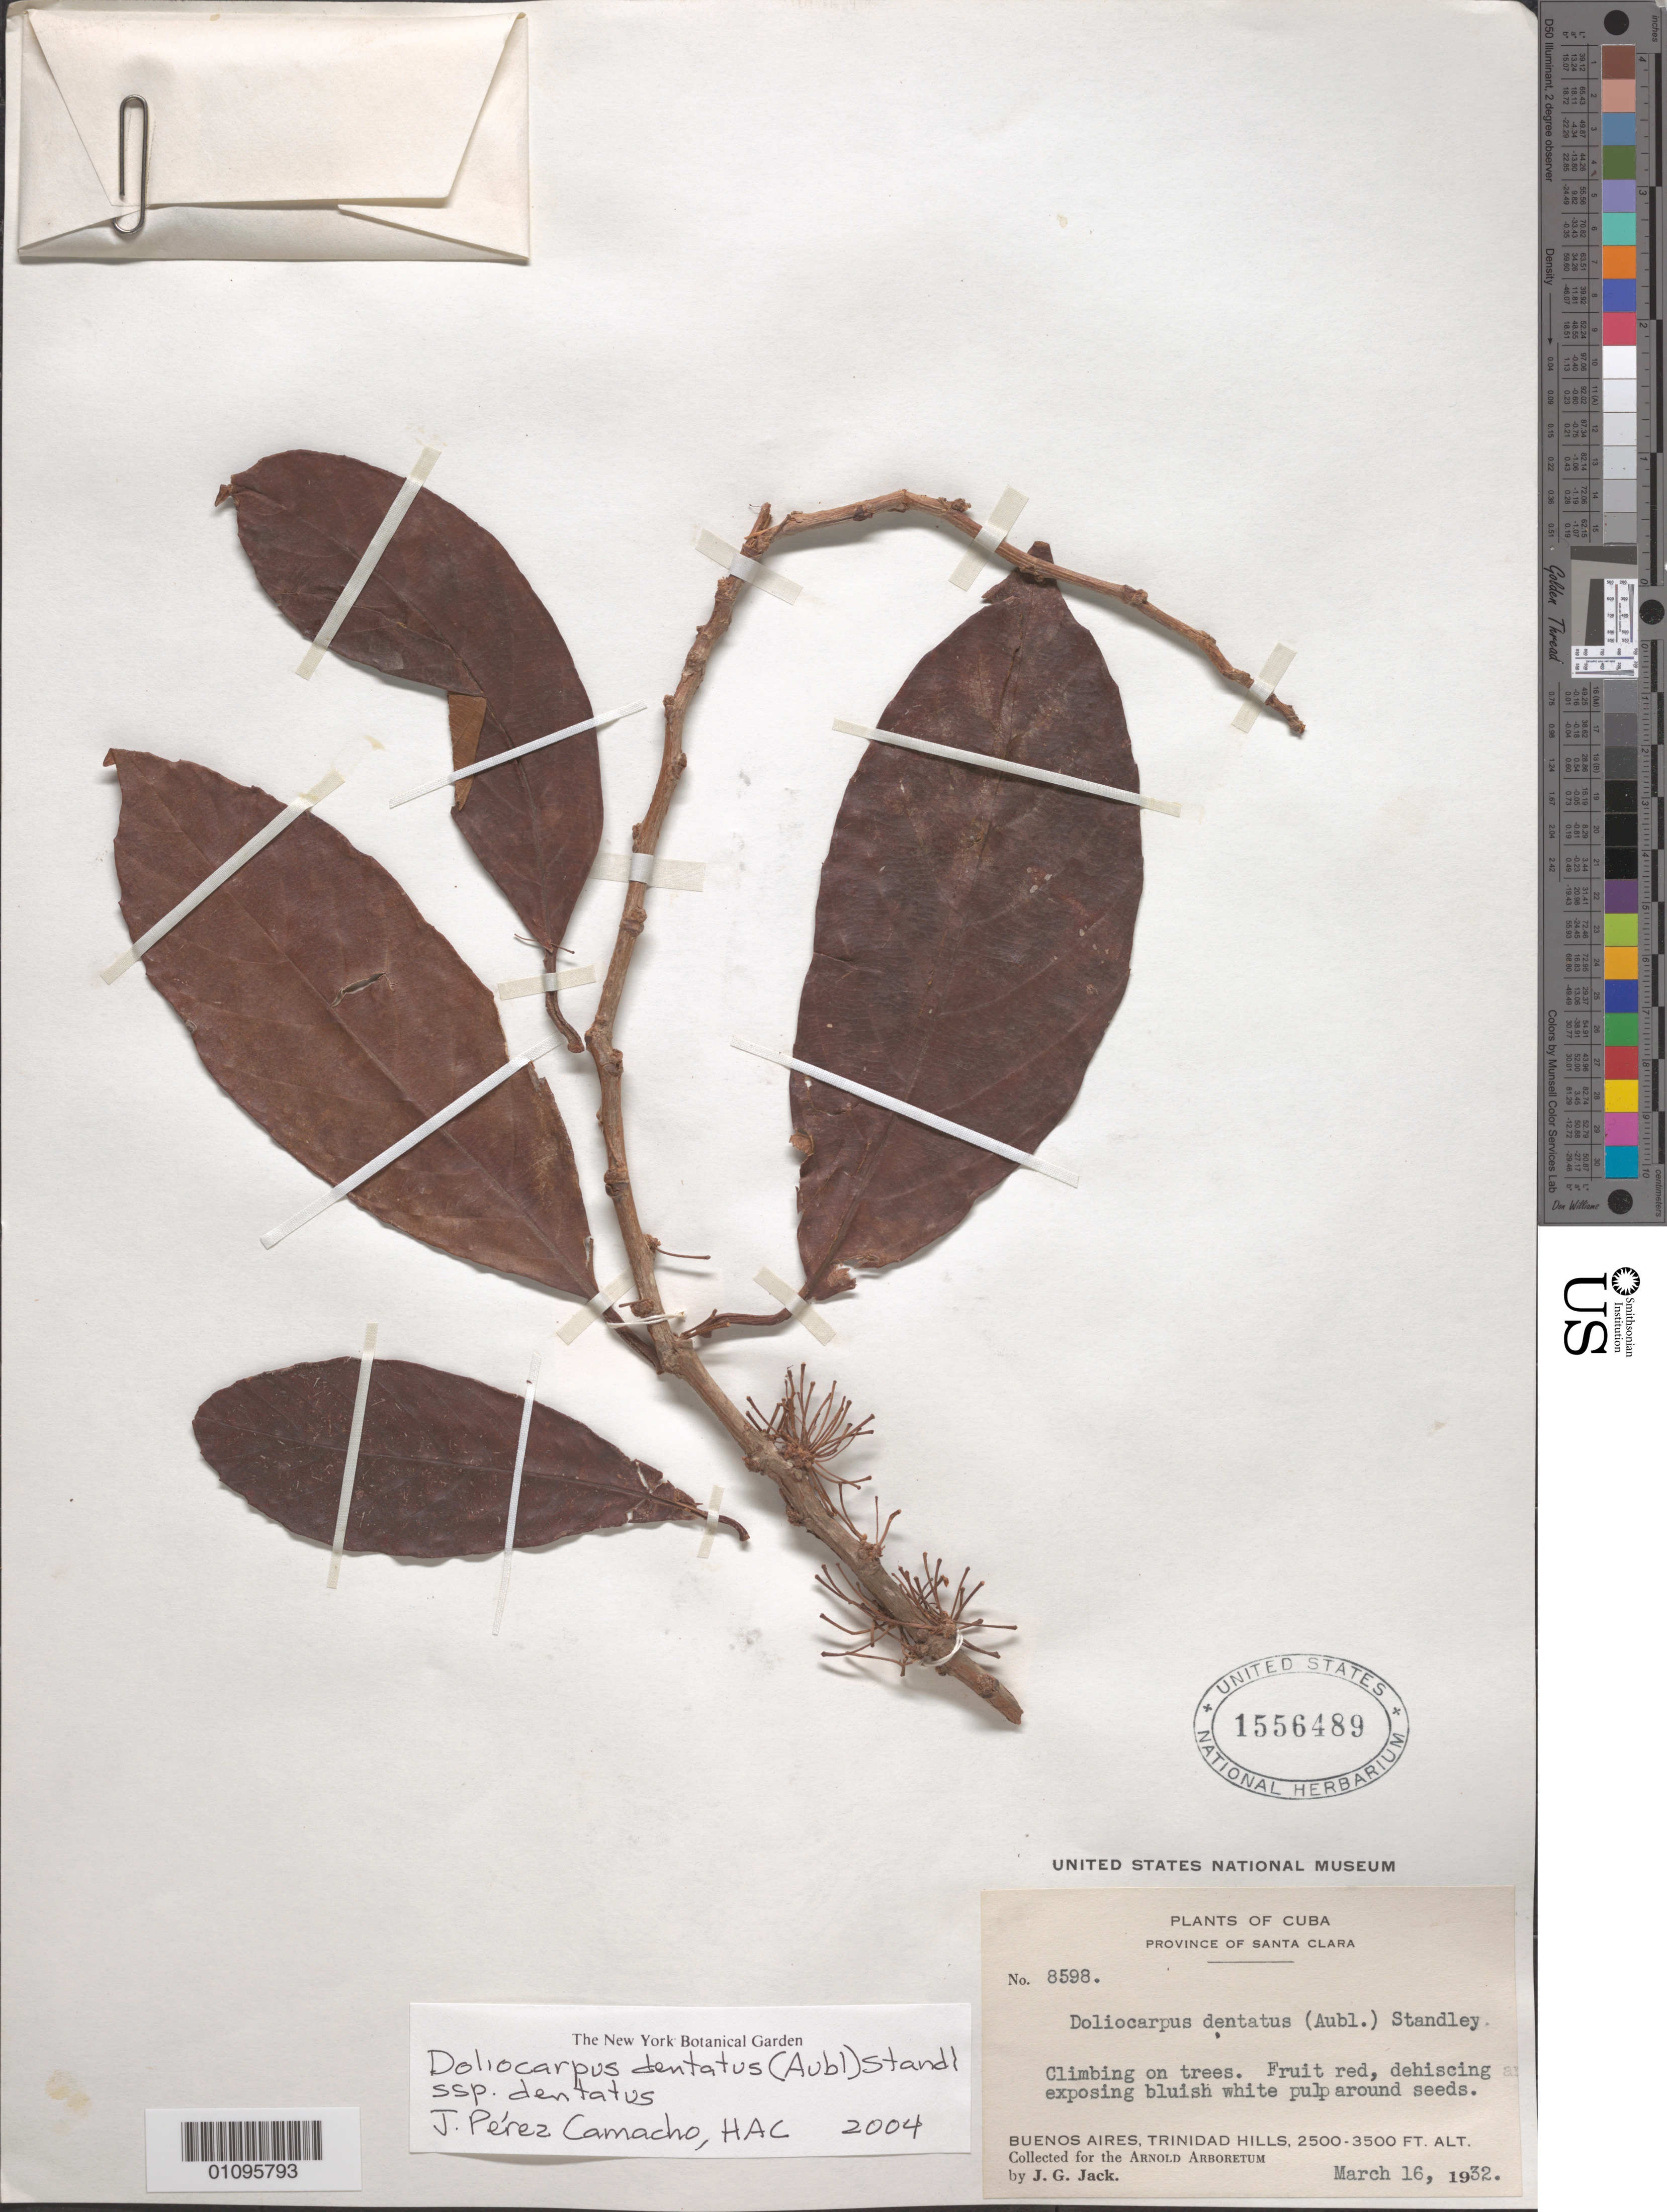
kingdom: Plantae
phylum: Tracheophyta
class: Magnoliopsida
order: Dilleniales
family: Dilleniaceae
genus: Doliocarpus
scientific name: Doliocarpus dentatus subsp. dentatus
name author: (Aubl.) Standl.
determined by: Peréz-Camacho, J.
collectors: J. G. Jack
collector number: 8598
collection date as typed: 16 Mar 1932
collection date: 1932-03-16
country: Cuba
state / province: Santa Clara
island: Cuba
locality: Buenos Aires, Trinidad Hills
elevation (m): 762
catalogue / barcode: US 1556489